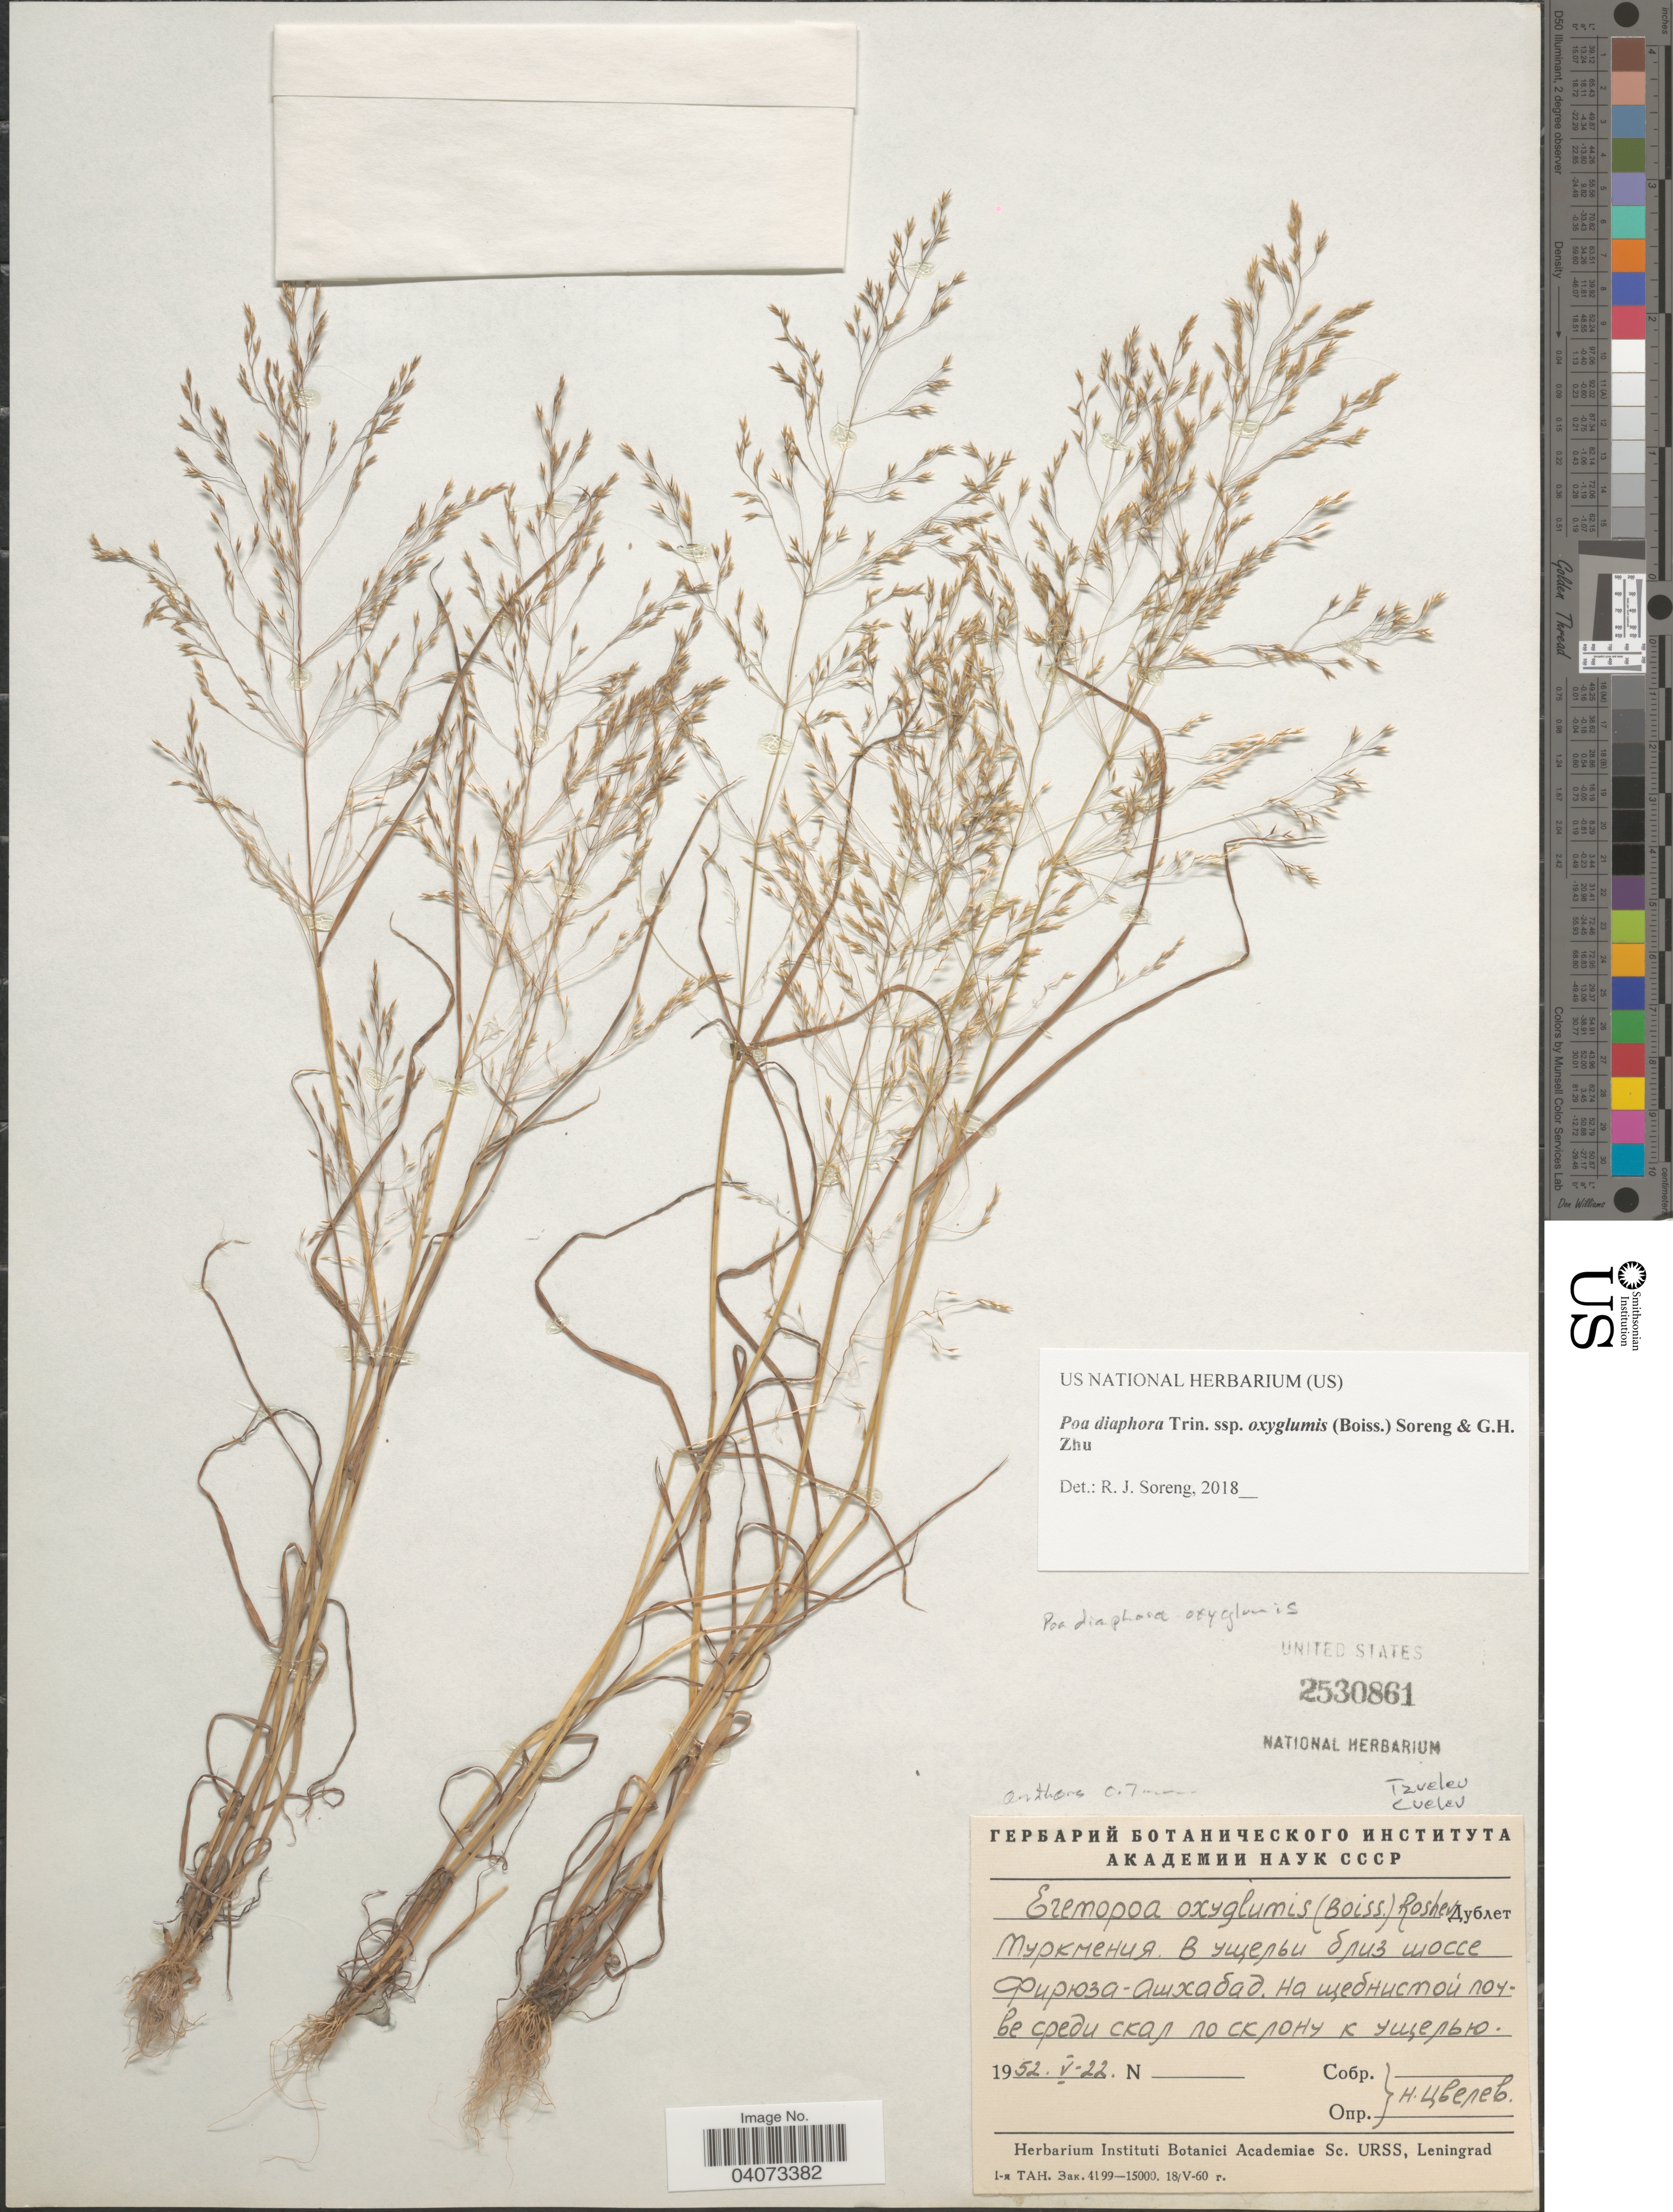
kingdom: Plantae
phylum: Tracheophyta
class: Liliopsida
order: Poales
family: Poaceae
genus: Poa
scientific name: Poa diaphora subsp. oxyglumis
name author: (Boiss.) Soreng & G.H. Zhu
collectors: N. Tsvelev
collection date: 1952-05-22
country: Turkmenistan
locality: On the road Firuza - Ashgabat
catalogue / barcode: US 2530861